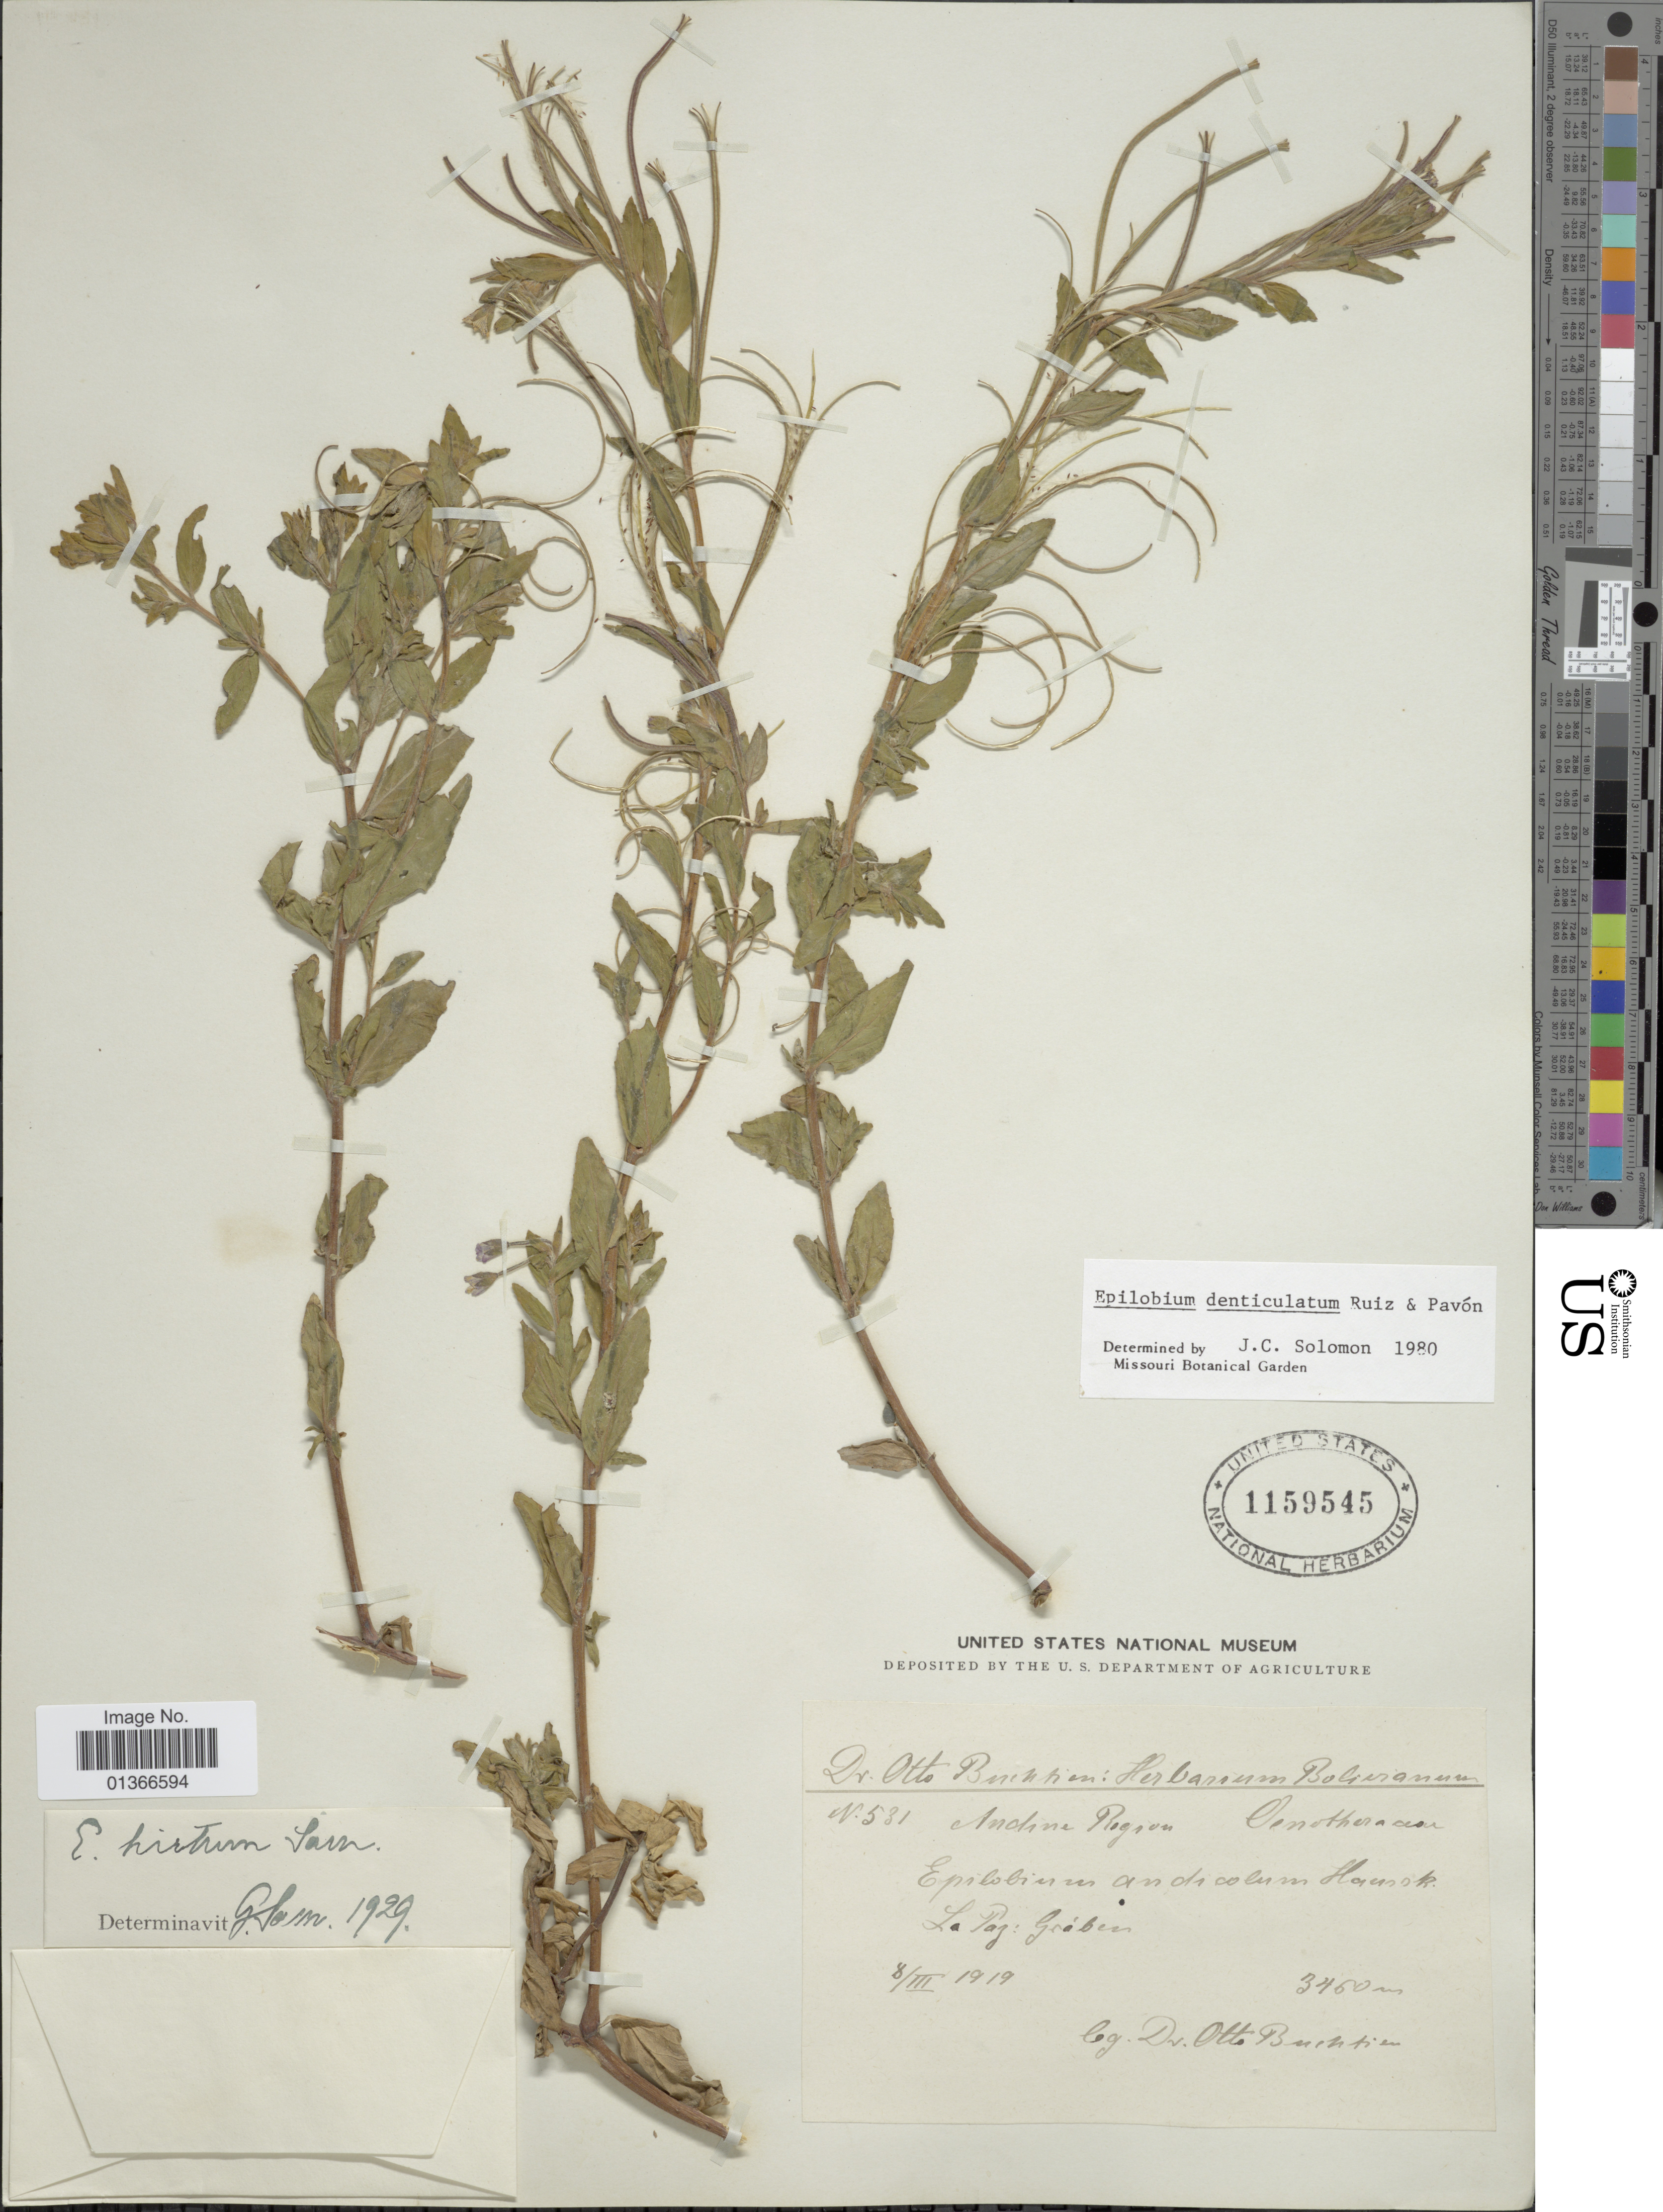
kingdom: Plantae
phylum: Tracheophyta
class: Magnoliopsida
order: Myrtales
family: Onagraceae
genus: Epilobium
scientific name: Epilobium denticulatum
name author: Ruiz & Pav.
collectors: O. Buchtien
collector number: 531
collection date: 1919-03-08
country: Bolivia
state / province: La Paz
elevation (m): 3450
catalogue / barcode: US 1159545